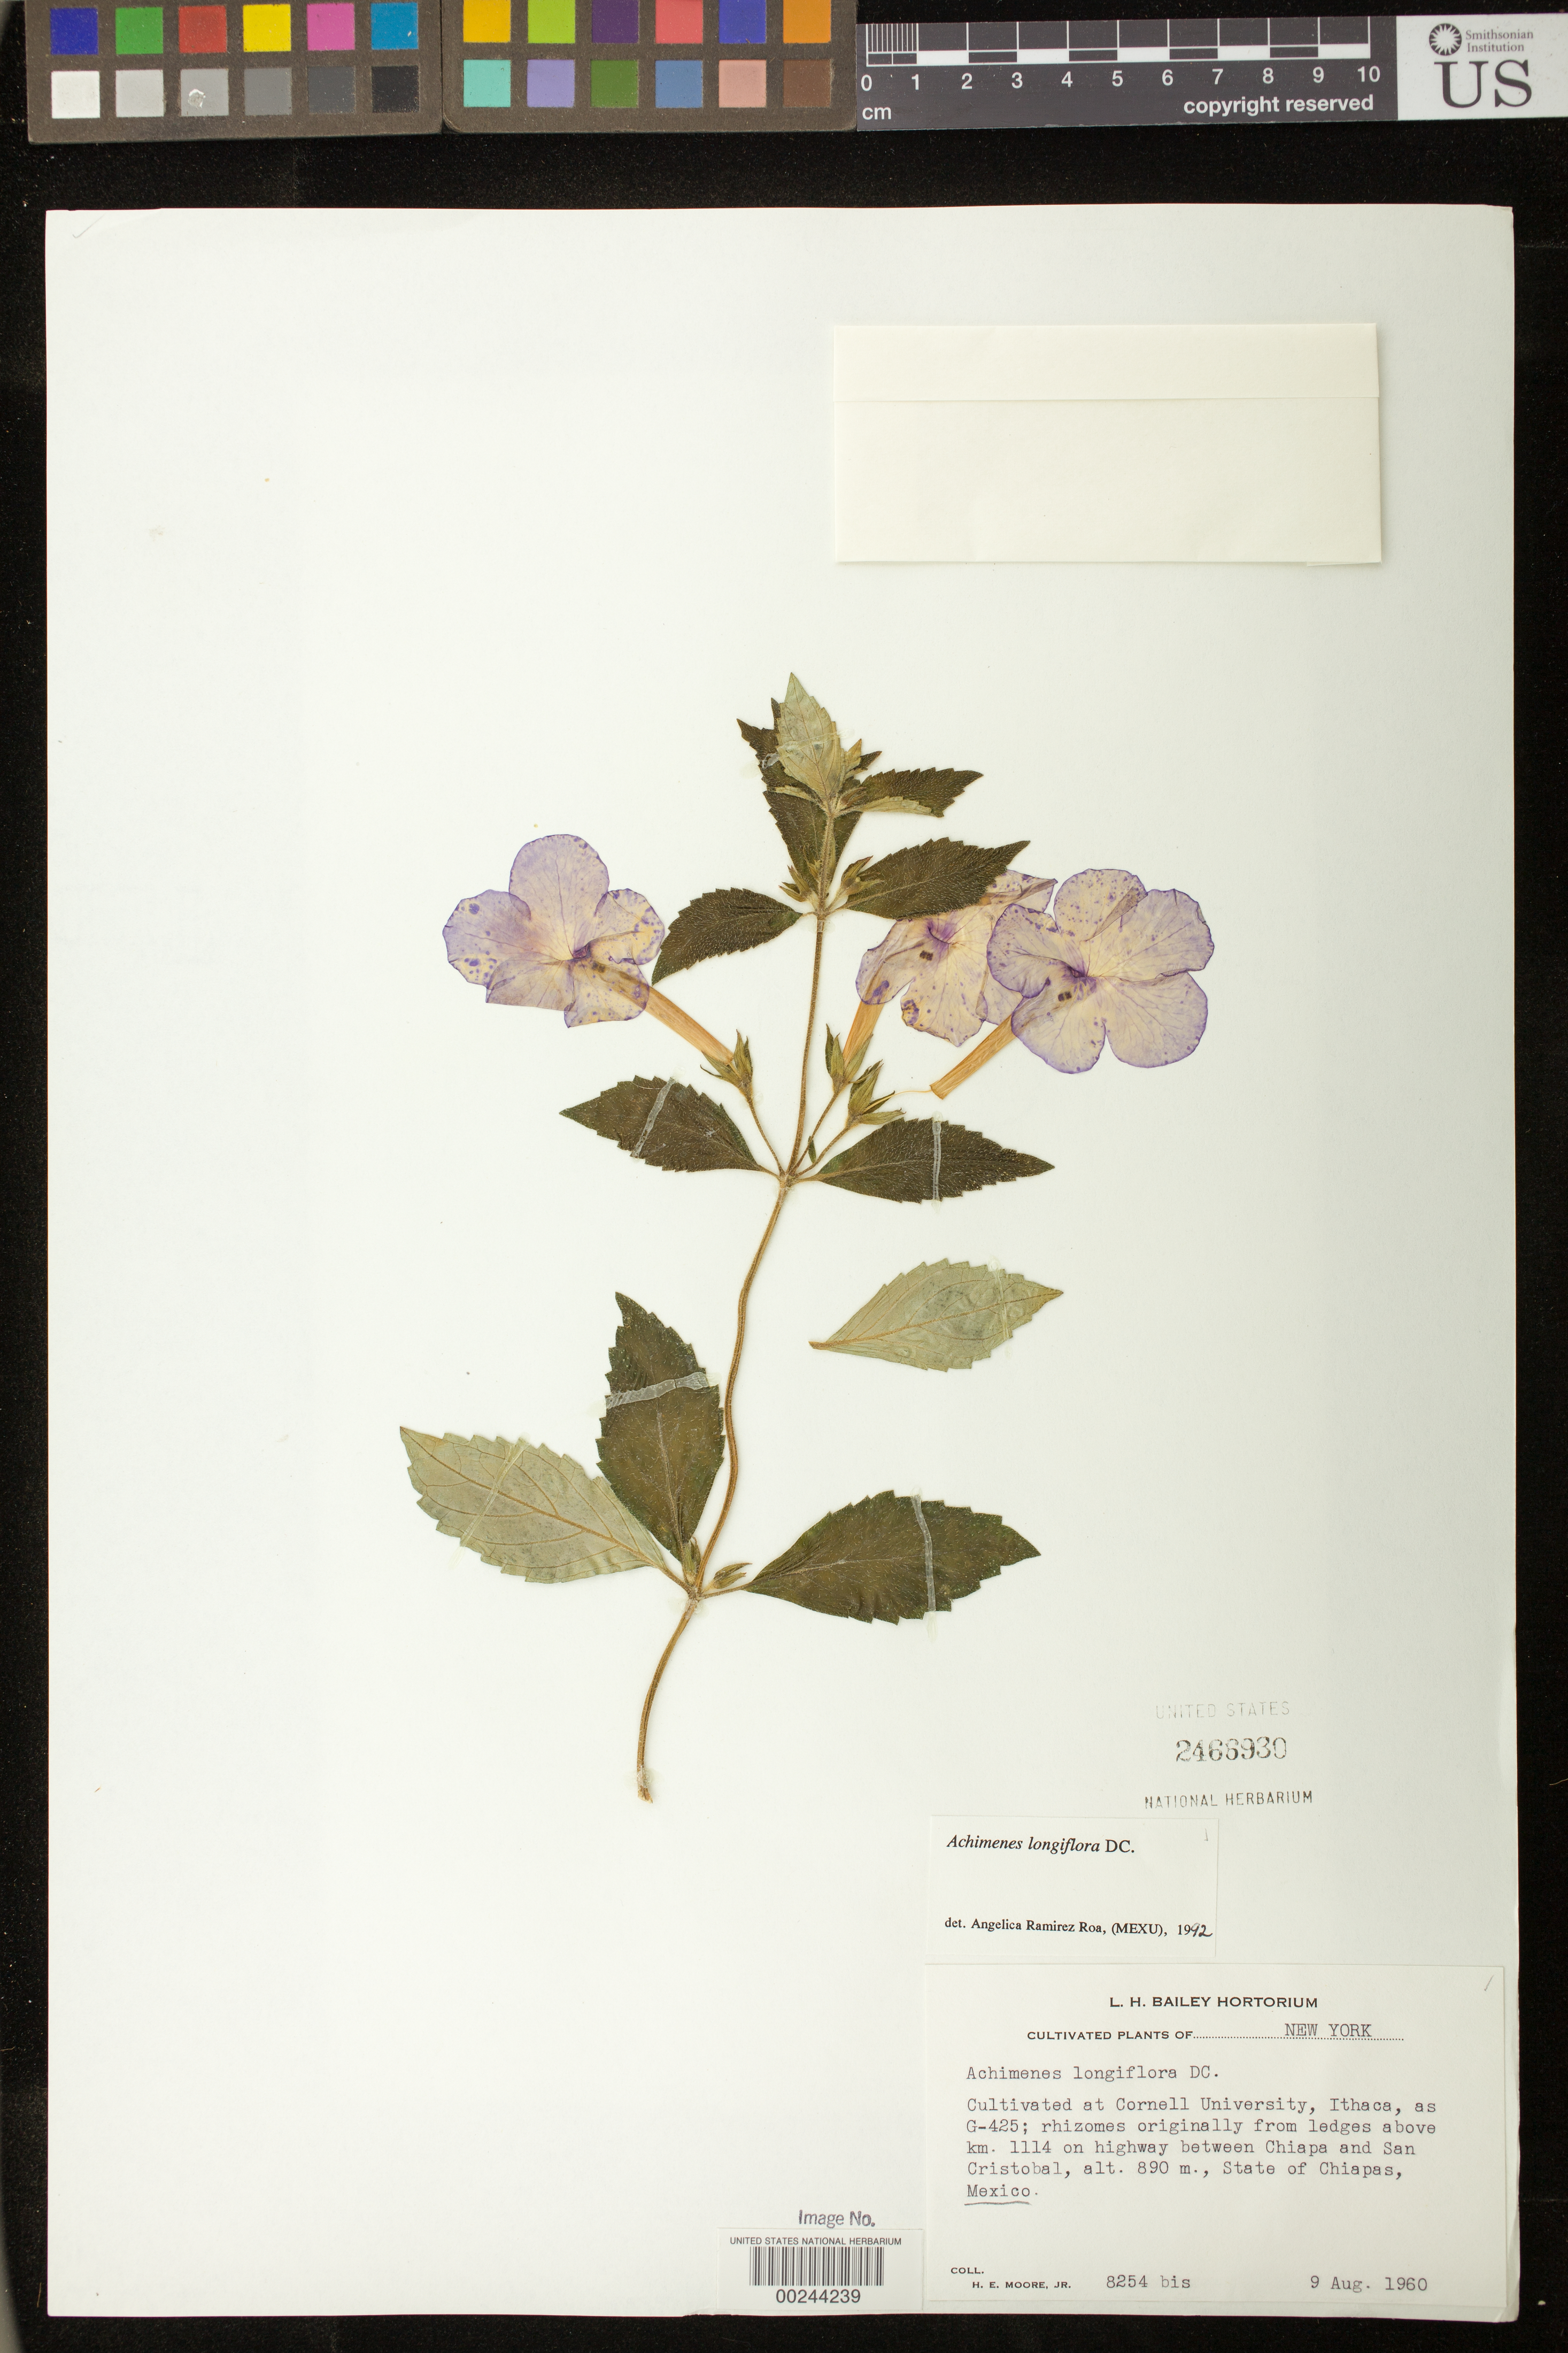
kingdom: Plantae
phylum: Tracheophyta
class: Magnoliopsida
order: Lamiales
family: Gesneriaceae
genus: Achimenes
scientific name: Achimenes longiflora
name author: DC.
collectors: H. E. Moore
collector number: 8254 bis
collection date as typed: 09 Aug 1960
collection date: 1960-08-09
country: Mexico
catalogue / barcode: US 2466930